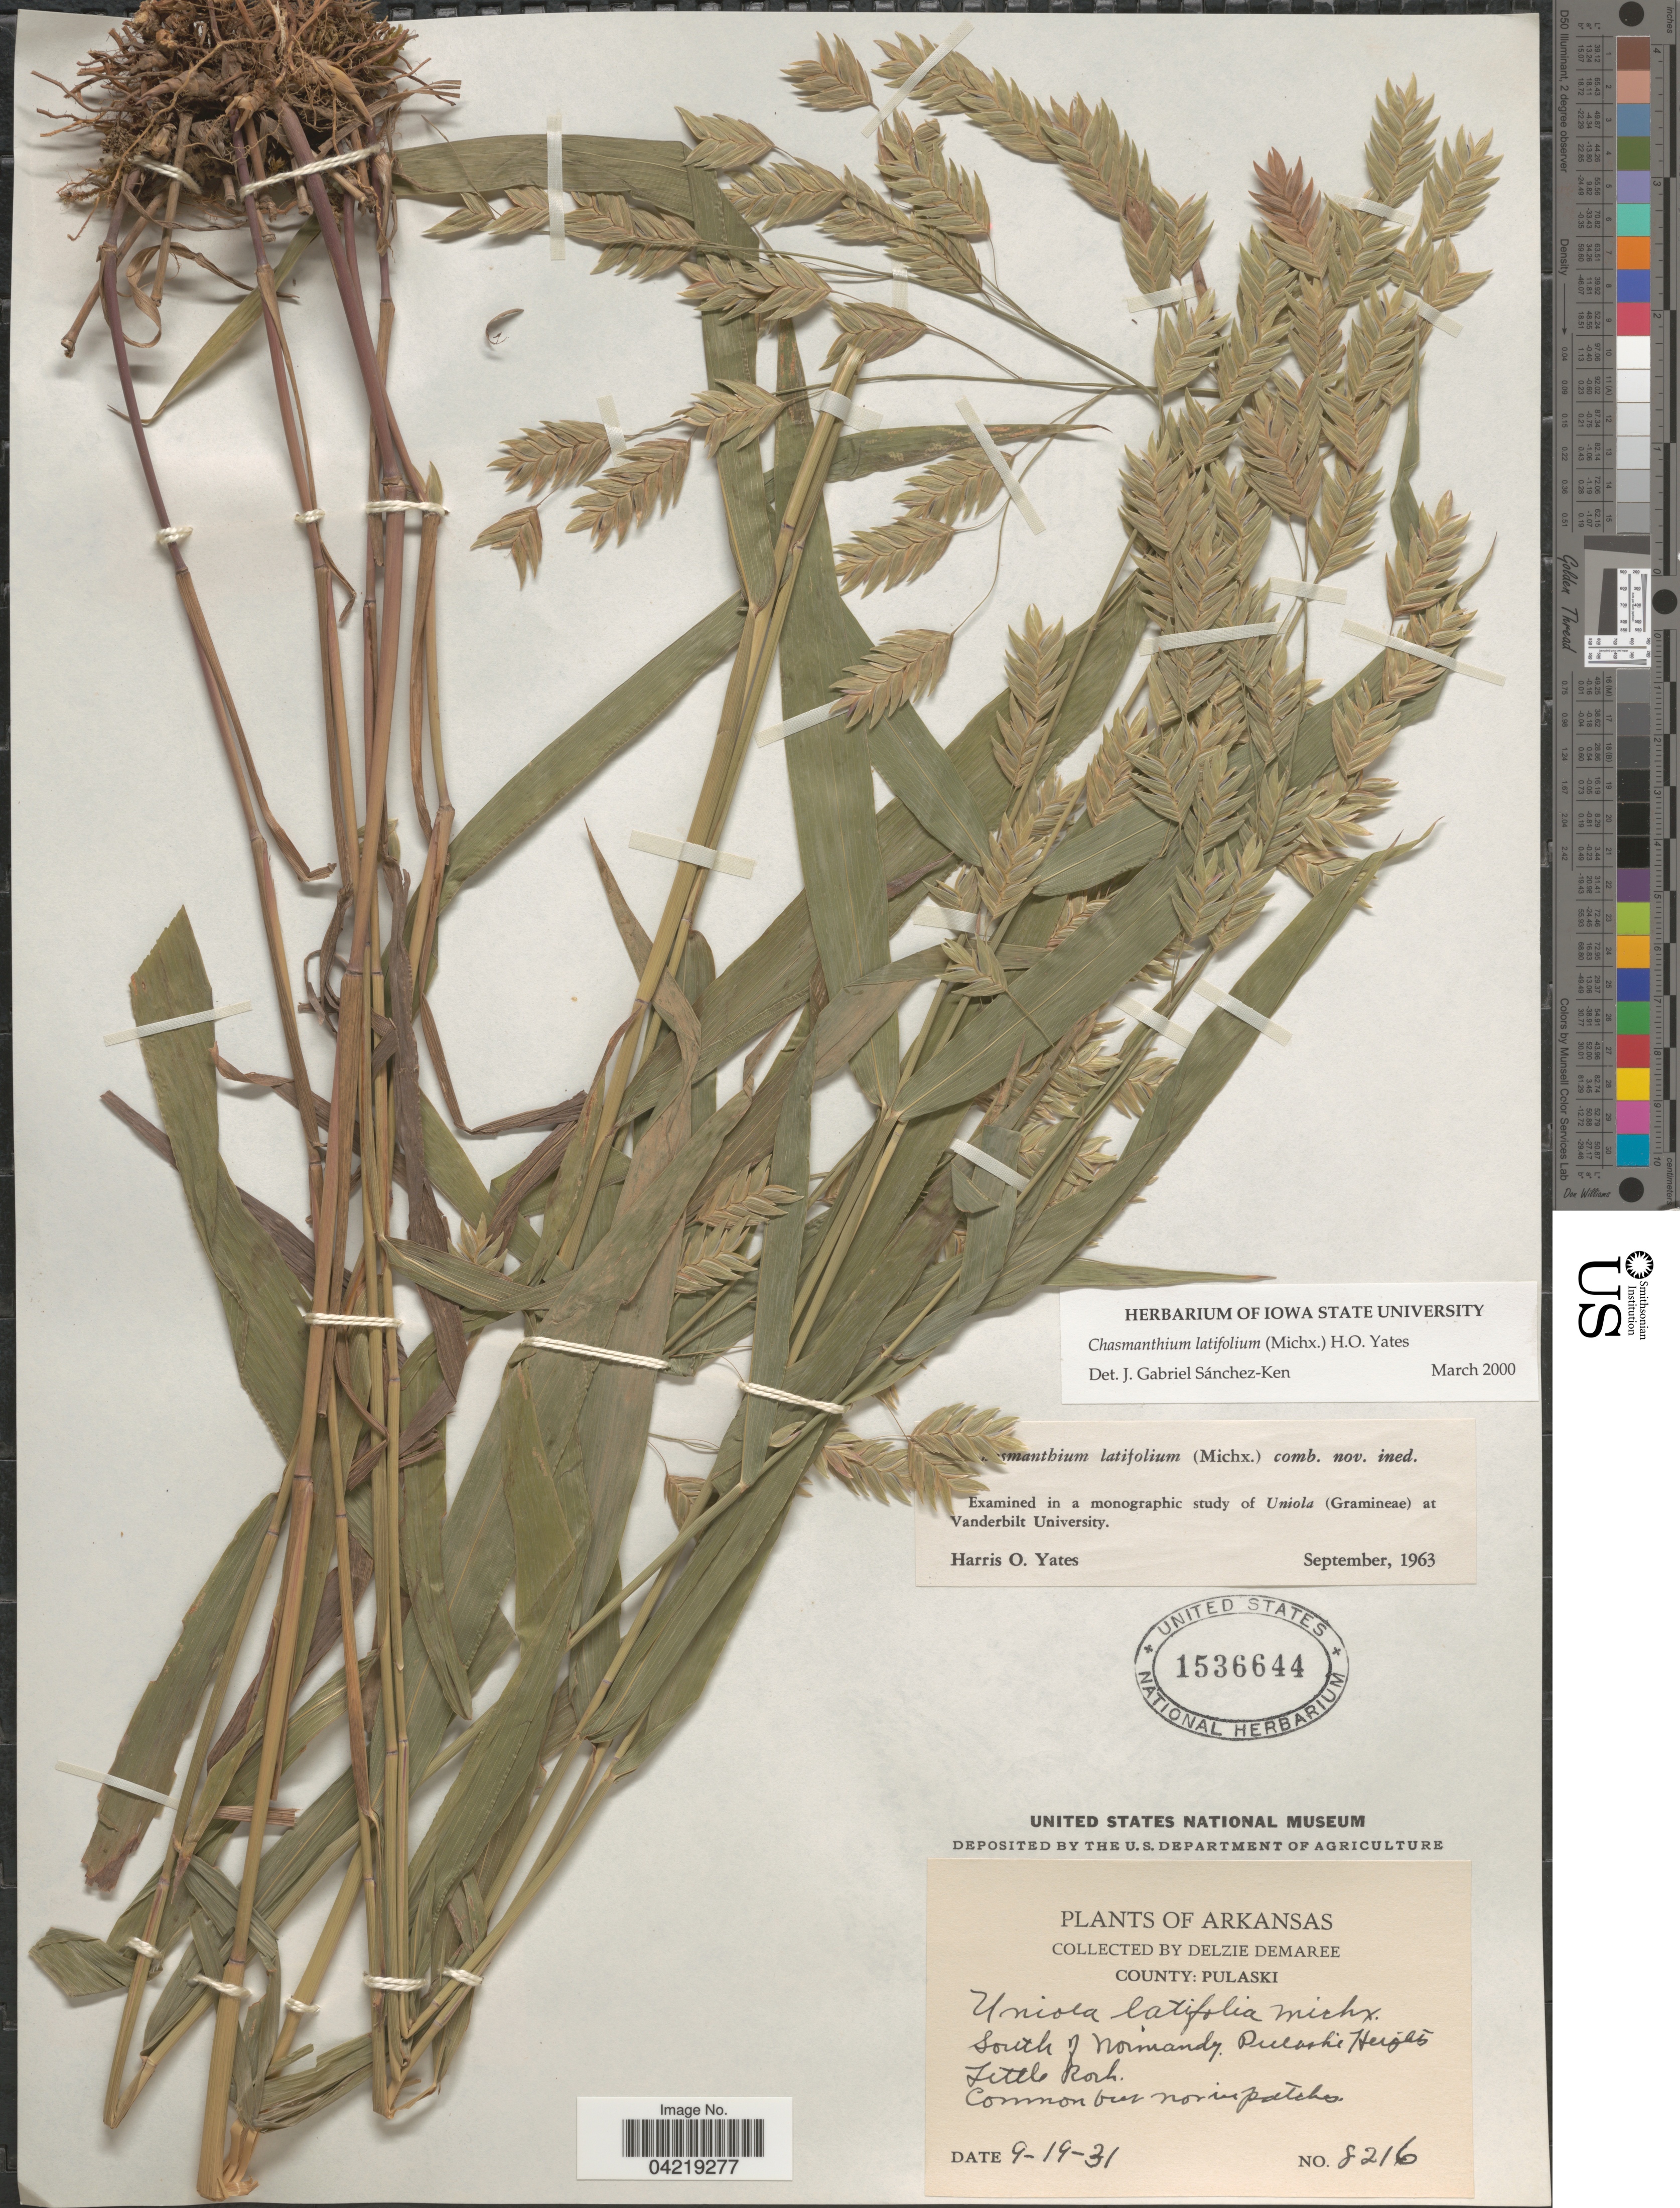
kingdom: Plantae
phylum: Tracheophyta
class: Liliopsida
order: Poales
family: Poaceae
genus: Chasmanthium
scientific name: Chasmanthium latifolium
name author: (Michx.) H.O. Yates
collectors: D. Demaree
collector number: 8216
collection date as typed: Transcribed d/m/y: 19/9/31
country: United States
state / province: Arkansas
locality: County: Pulaski. South of Normandy. Pulaski Heights Little Rock.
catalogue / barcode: US 1536644